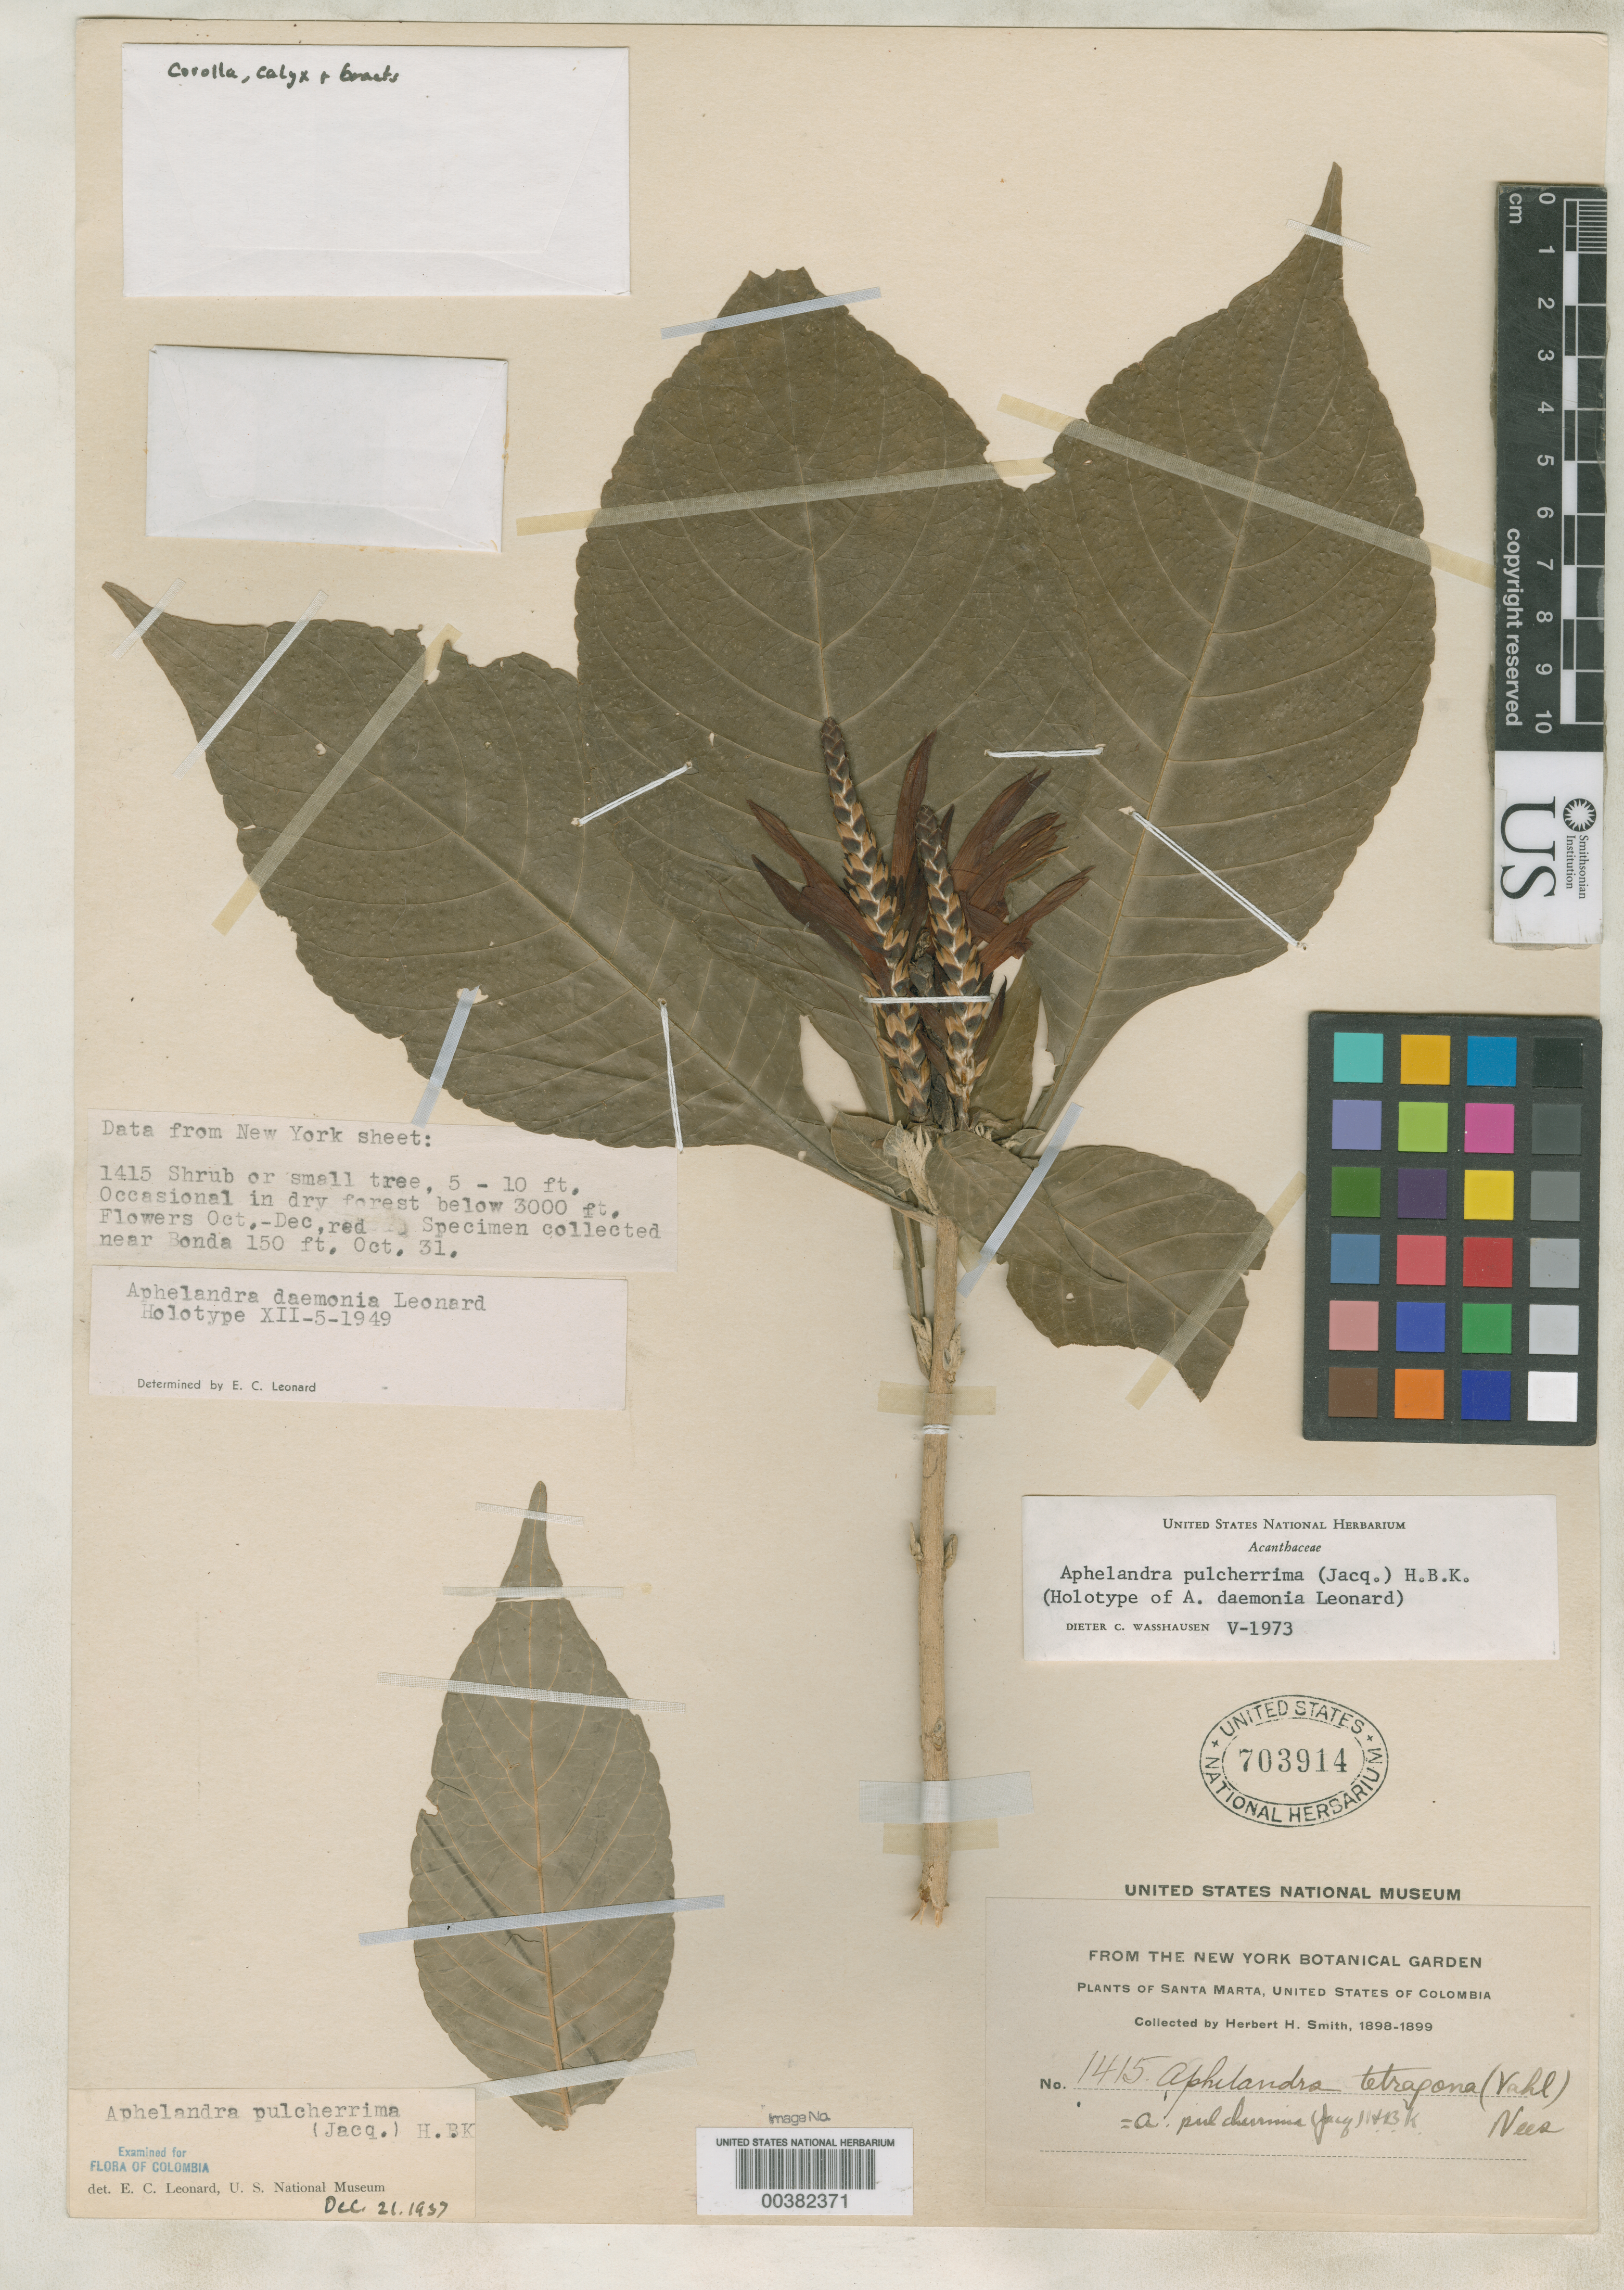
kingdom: Plantae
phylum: Tracheophyta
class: Magnoliopsida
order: Lamiales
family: Acanthaceae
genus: Aphelandra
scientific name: Aphelandra daemonia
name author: Leonard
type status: Holotype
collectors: Herbert H. Smith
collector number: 1415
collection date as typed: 31 Oct 1898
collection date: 1898-10-31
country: Colombia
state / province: Magdalena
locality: Near Bonda, vicinity Santamarta.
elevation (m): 914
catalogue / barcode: US 703914